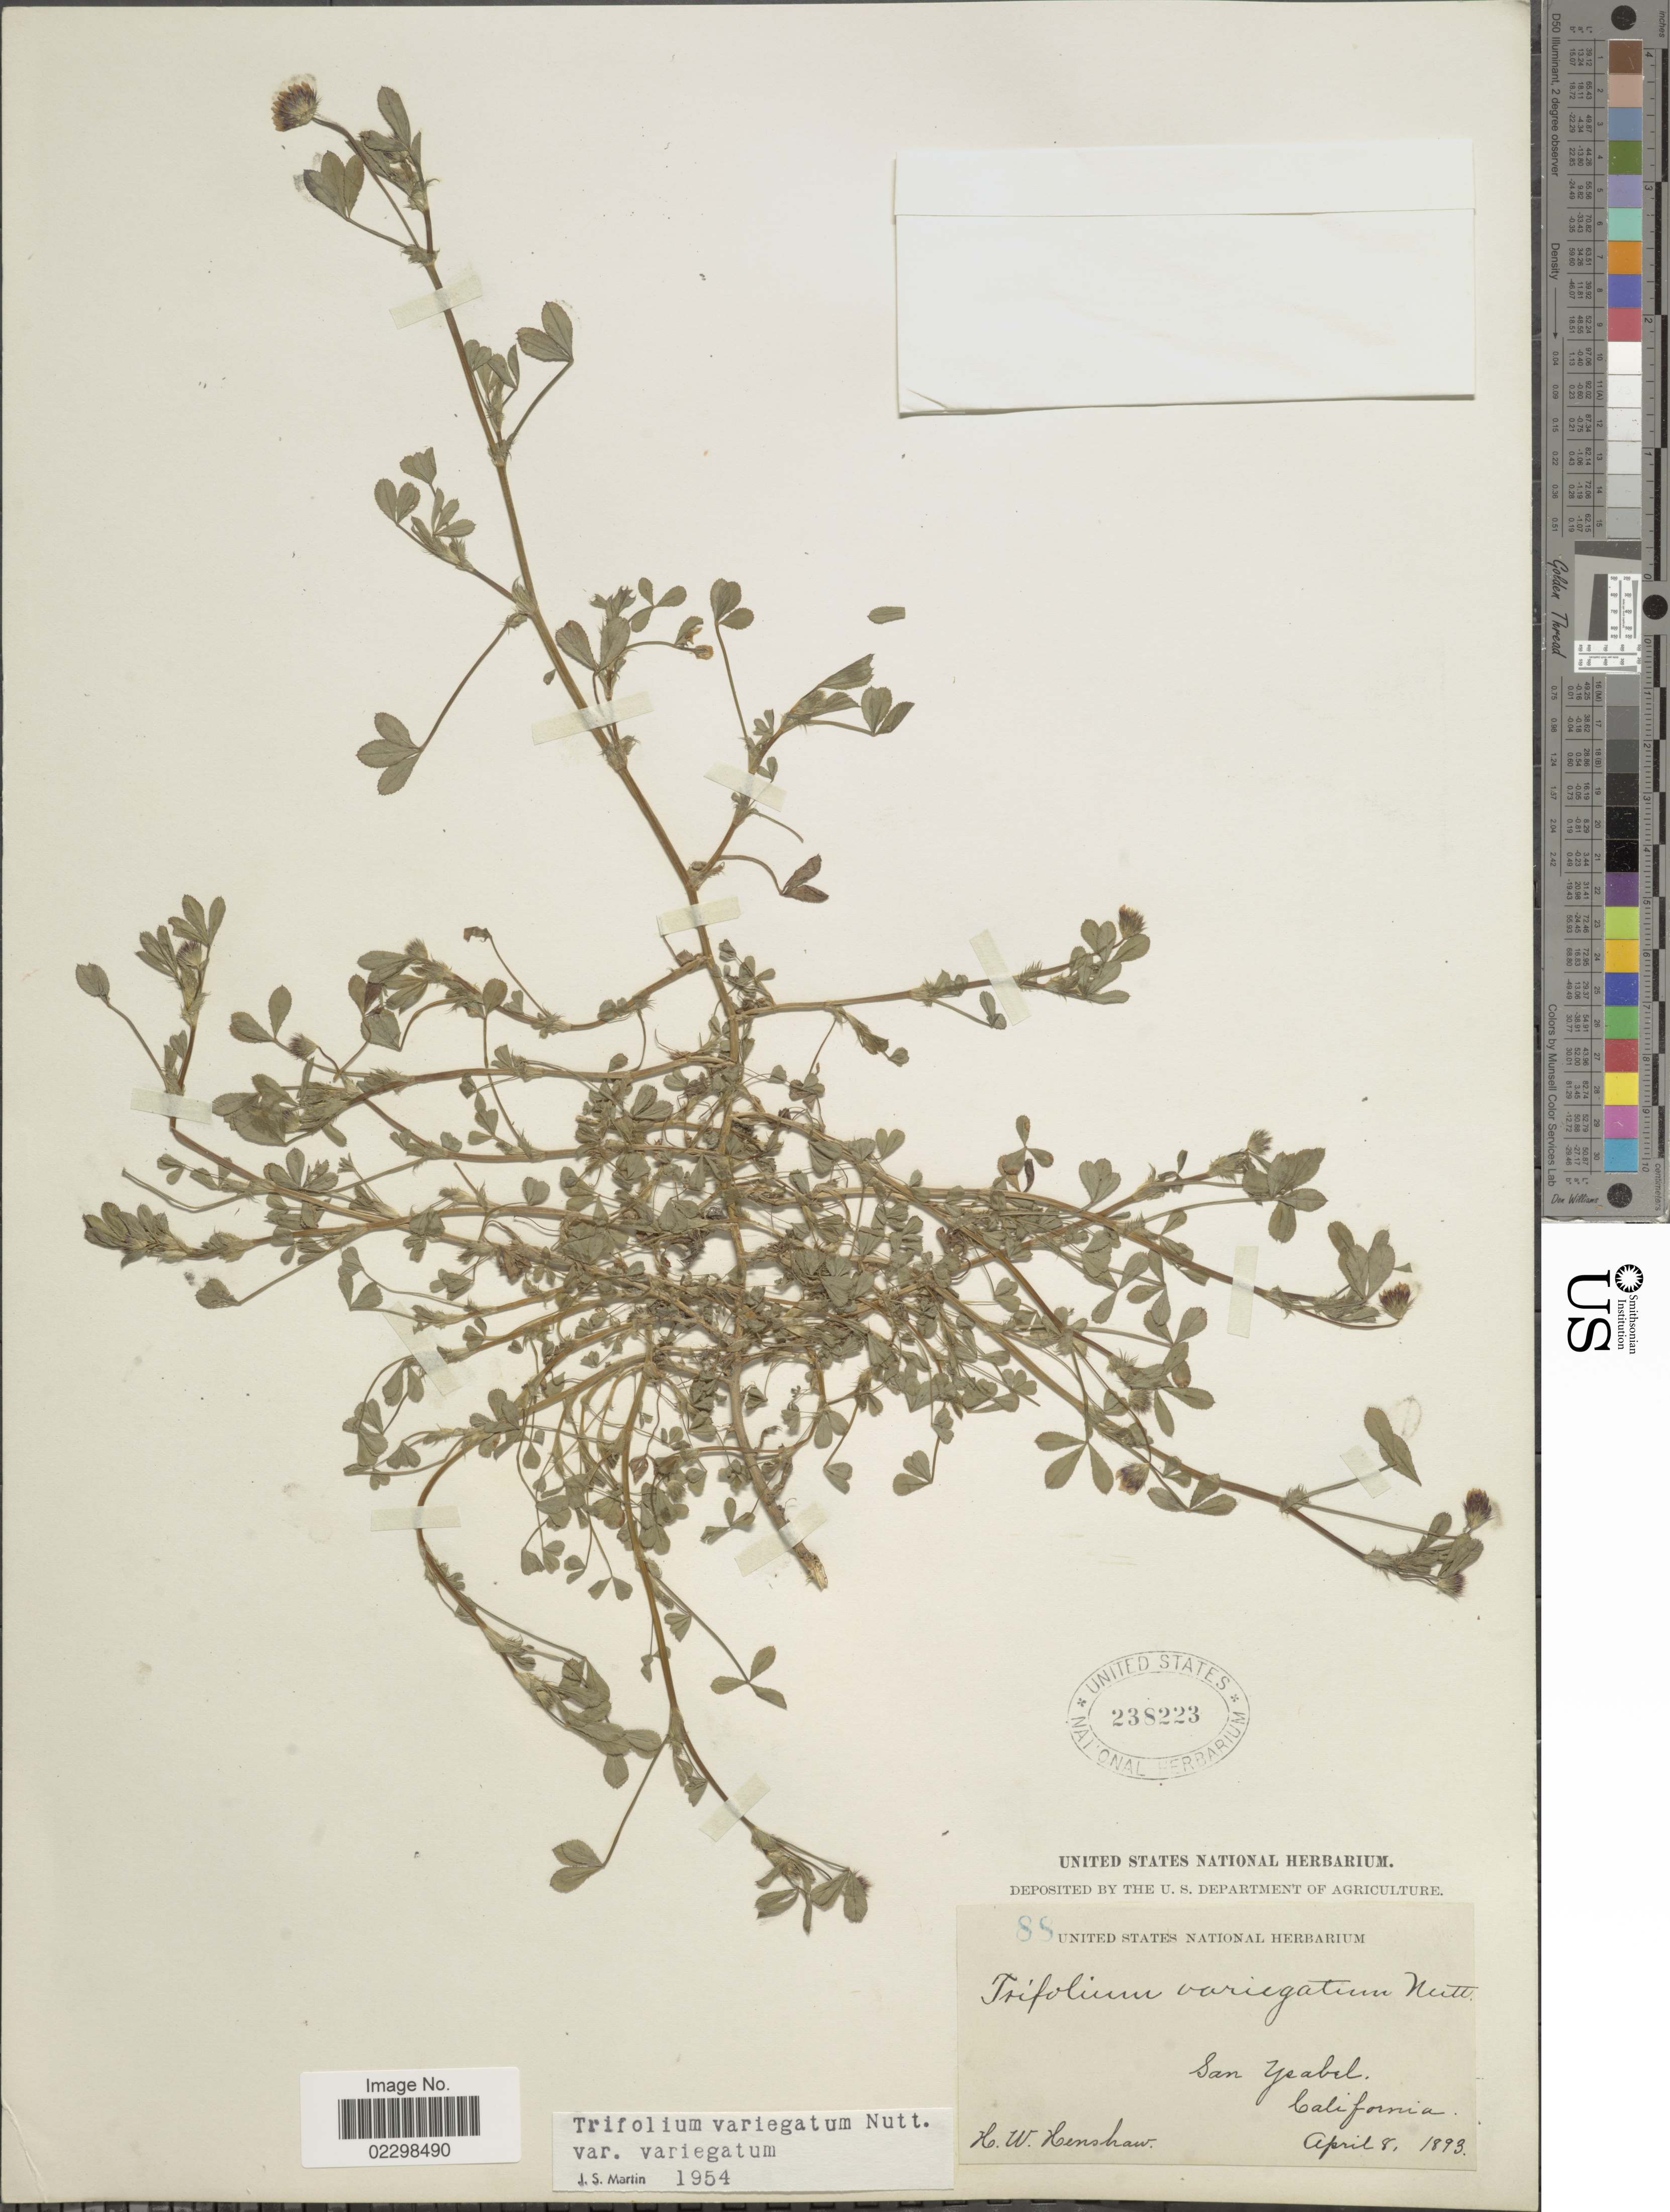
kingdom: Plantae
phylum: Tracheophyta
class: Magnoliopsida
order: Fabales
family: Fabaceae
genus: Trifolium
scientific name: Trifolium variegatum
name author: Nutt.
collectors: H. Henshaw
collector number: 88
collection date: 1893-04-08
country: United States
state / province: California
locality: San Yzabel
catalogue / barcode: US 238223